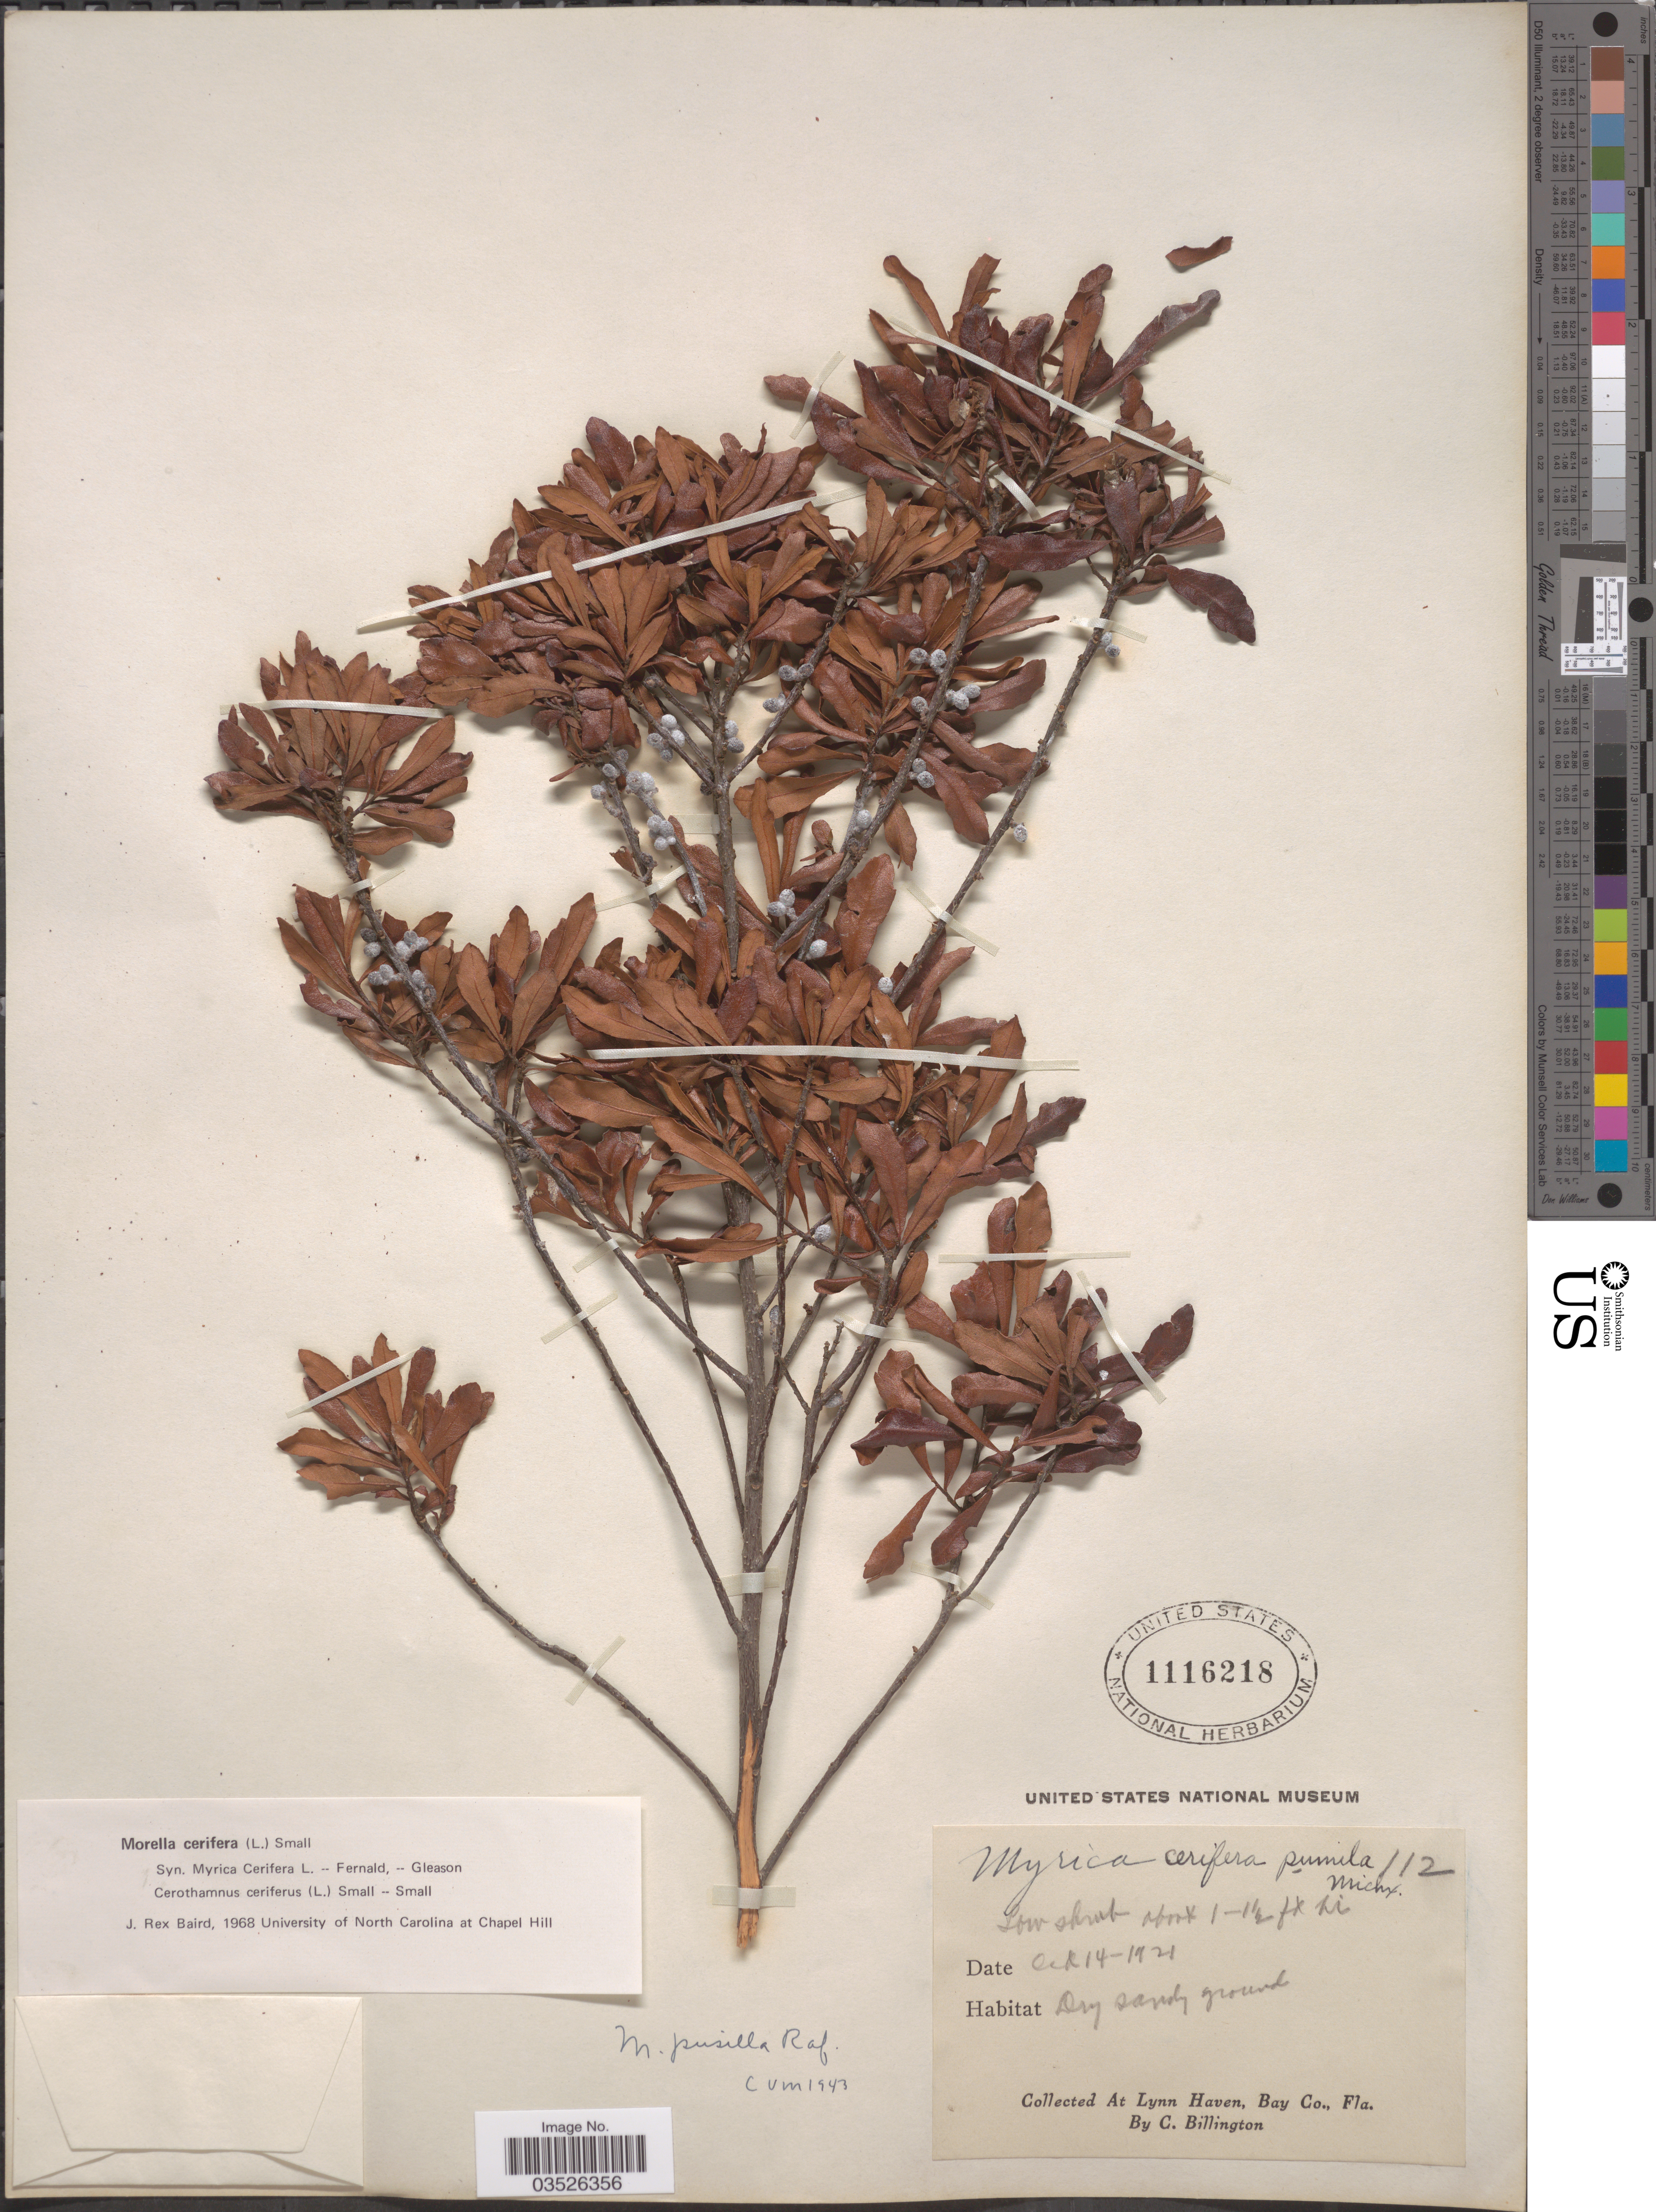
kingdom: Plantae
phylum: Tracheophyta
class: Magnoliopsida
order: Fagales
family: Myricaceae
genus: Morella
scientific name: Morella pumila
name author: (Michx.) Small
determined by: Strong, Mark T., (BOT), Smithsonian Institution - National Museum of Natural History (UNITED STATES)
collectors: C. Billington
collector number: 112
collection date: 1921-10-14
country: United States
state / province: Florida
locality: At Lynn Haven, Bay Co.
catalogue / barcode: US 1116218